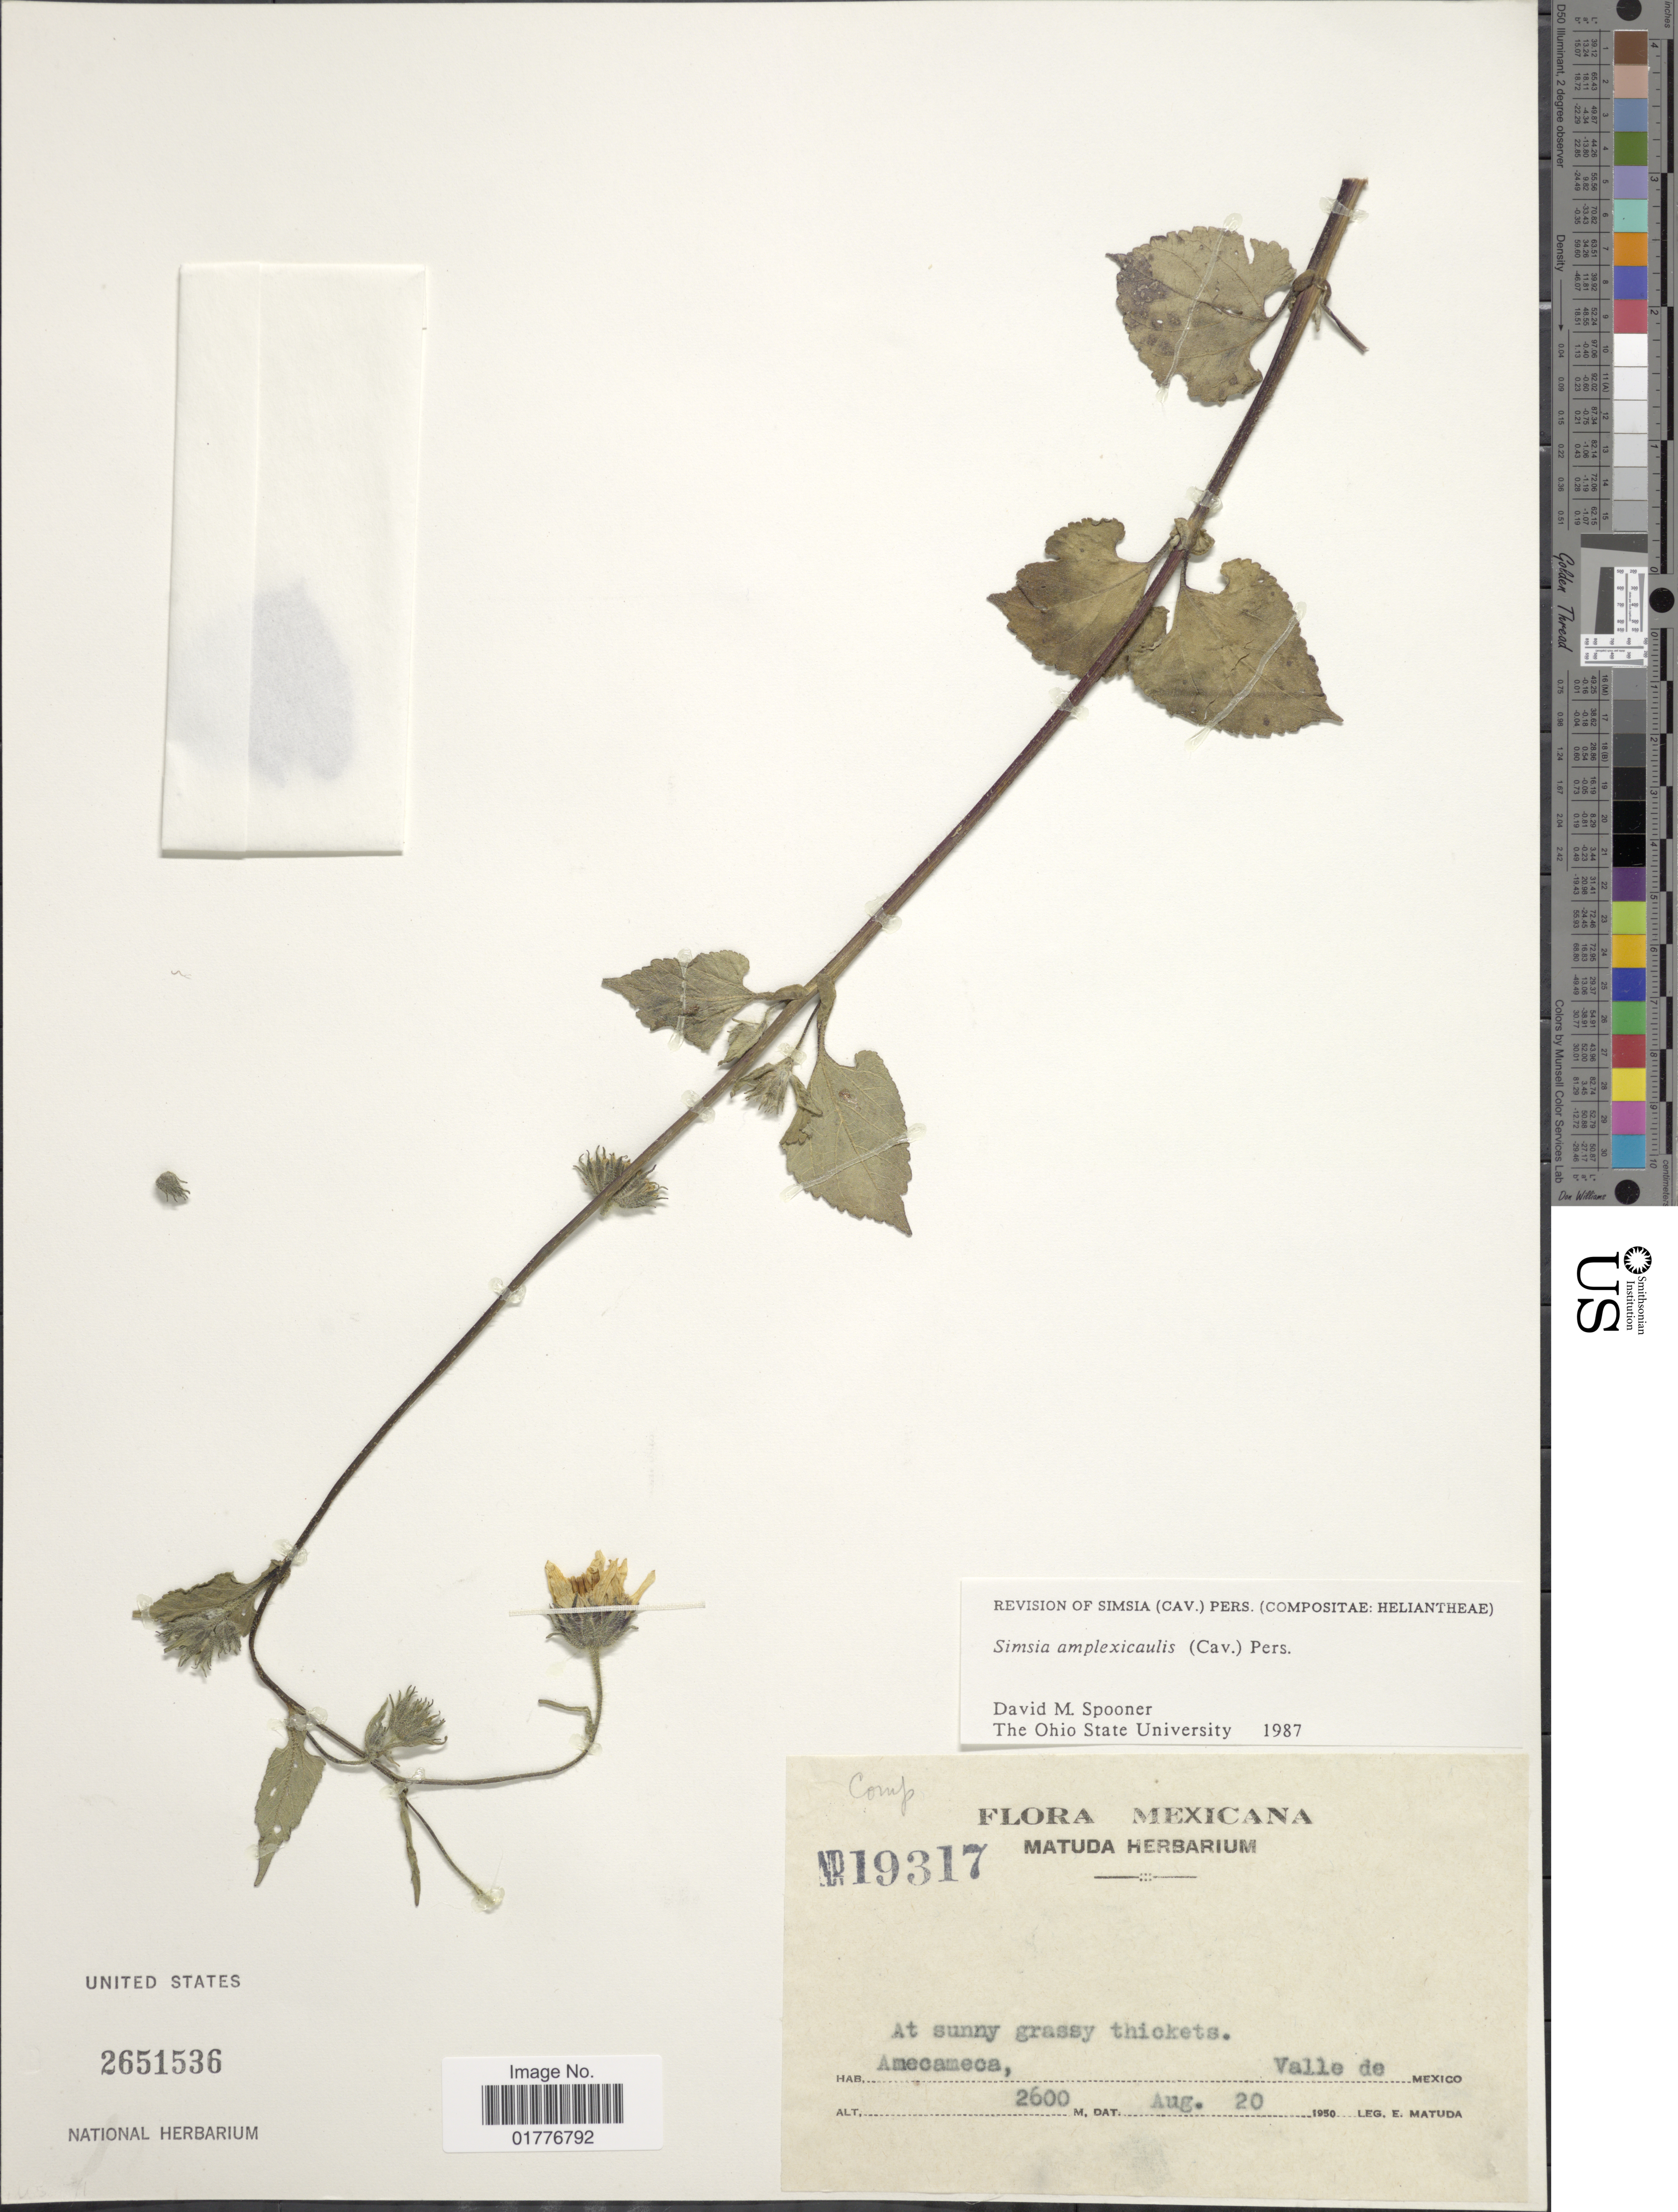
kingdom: Plantae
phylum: Tracheophyta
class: Magnoliopsida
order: Asterales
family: Asteraceae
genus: Simsia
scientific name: Simsia amplexicaulis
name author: (Cav.) Pers.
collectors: E. Matuda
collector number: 19317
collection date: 1950-08-20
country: Mexico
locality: Amecameca. valle de Mexico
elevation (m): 2600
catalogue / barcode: US 2651536